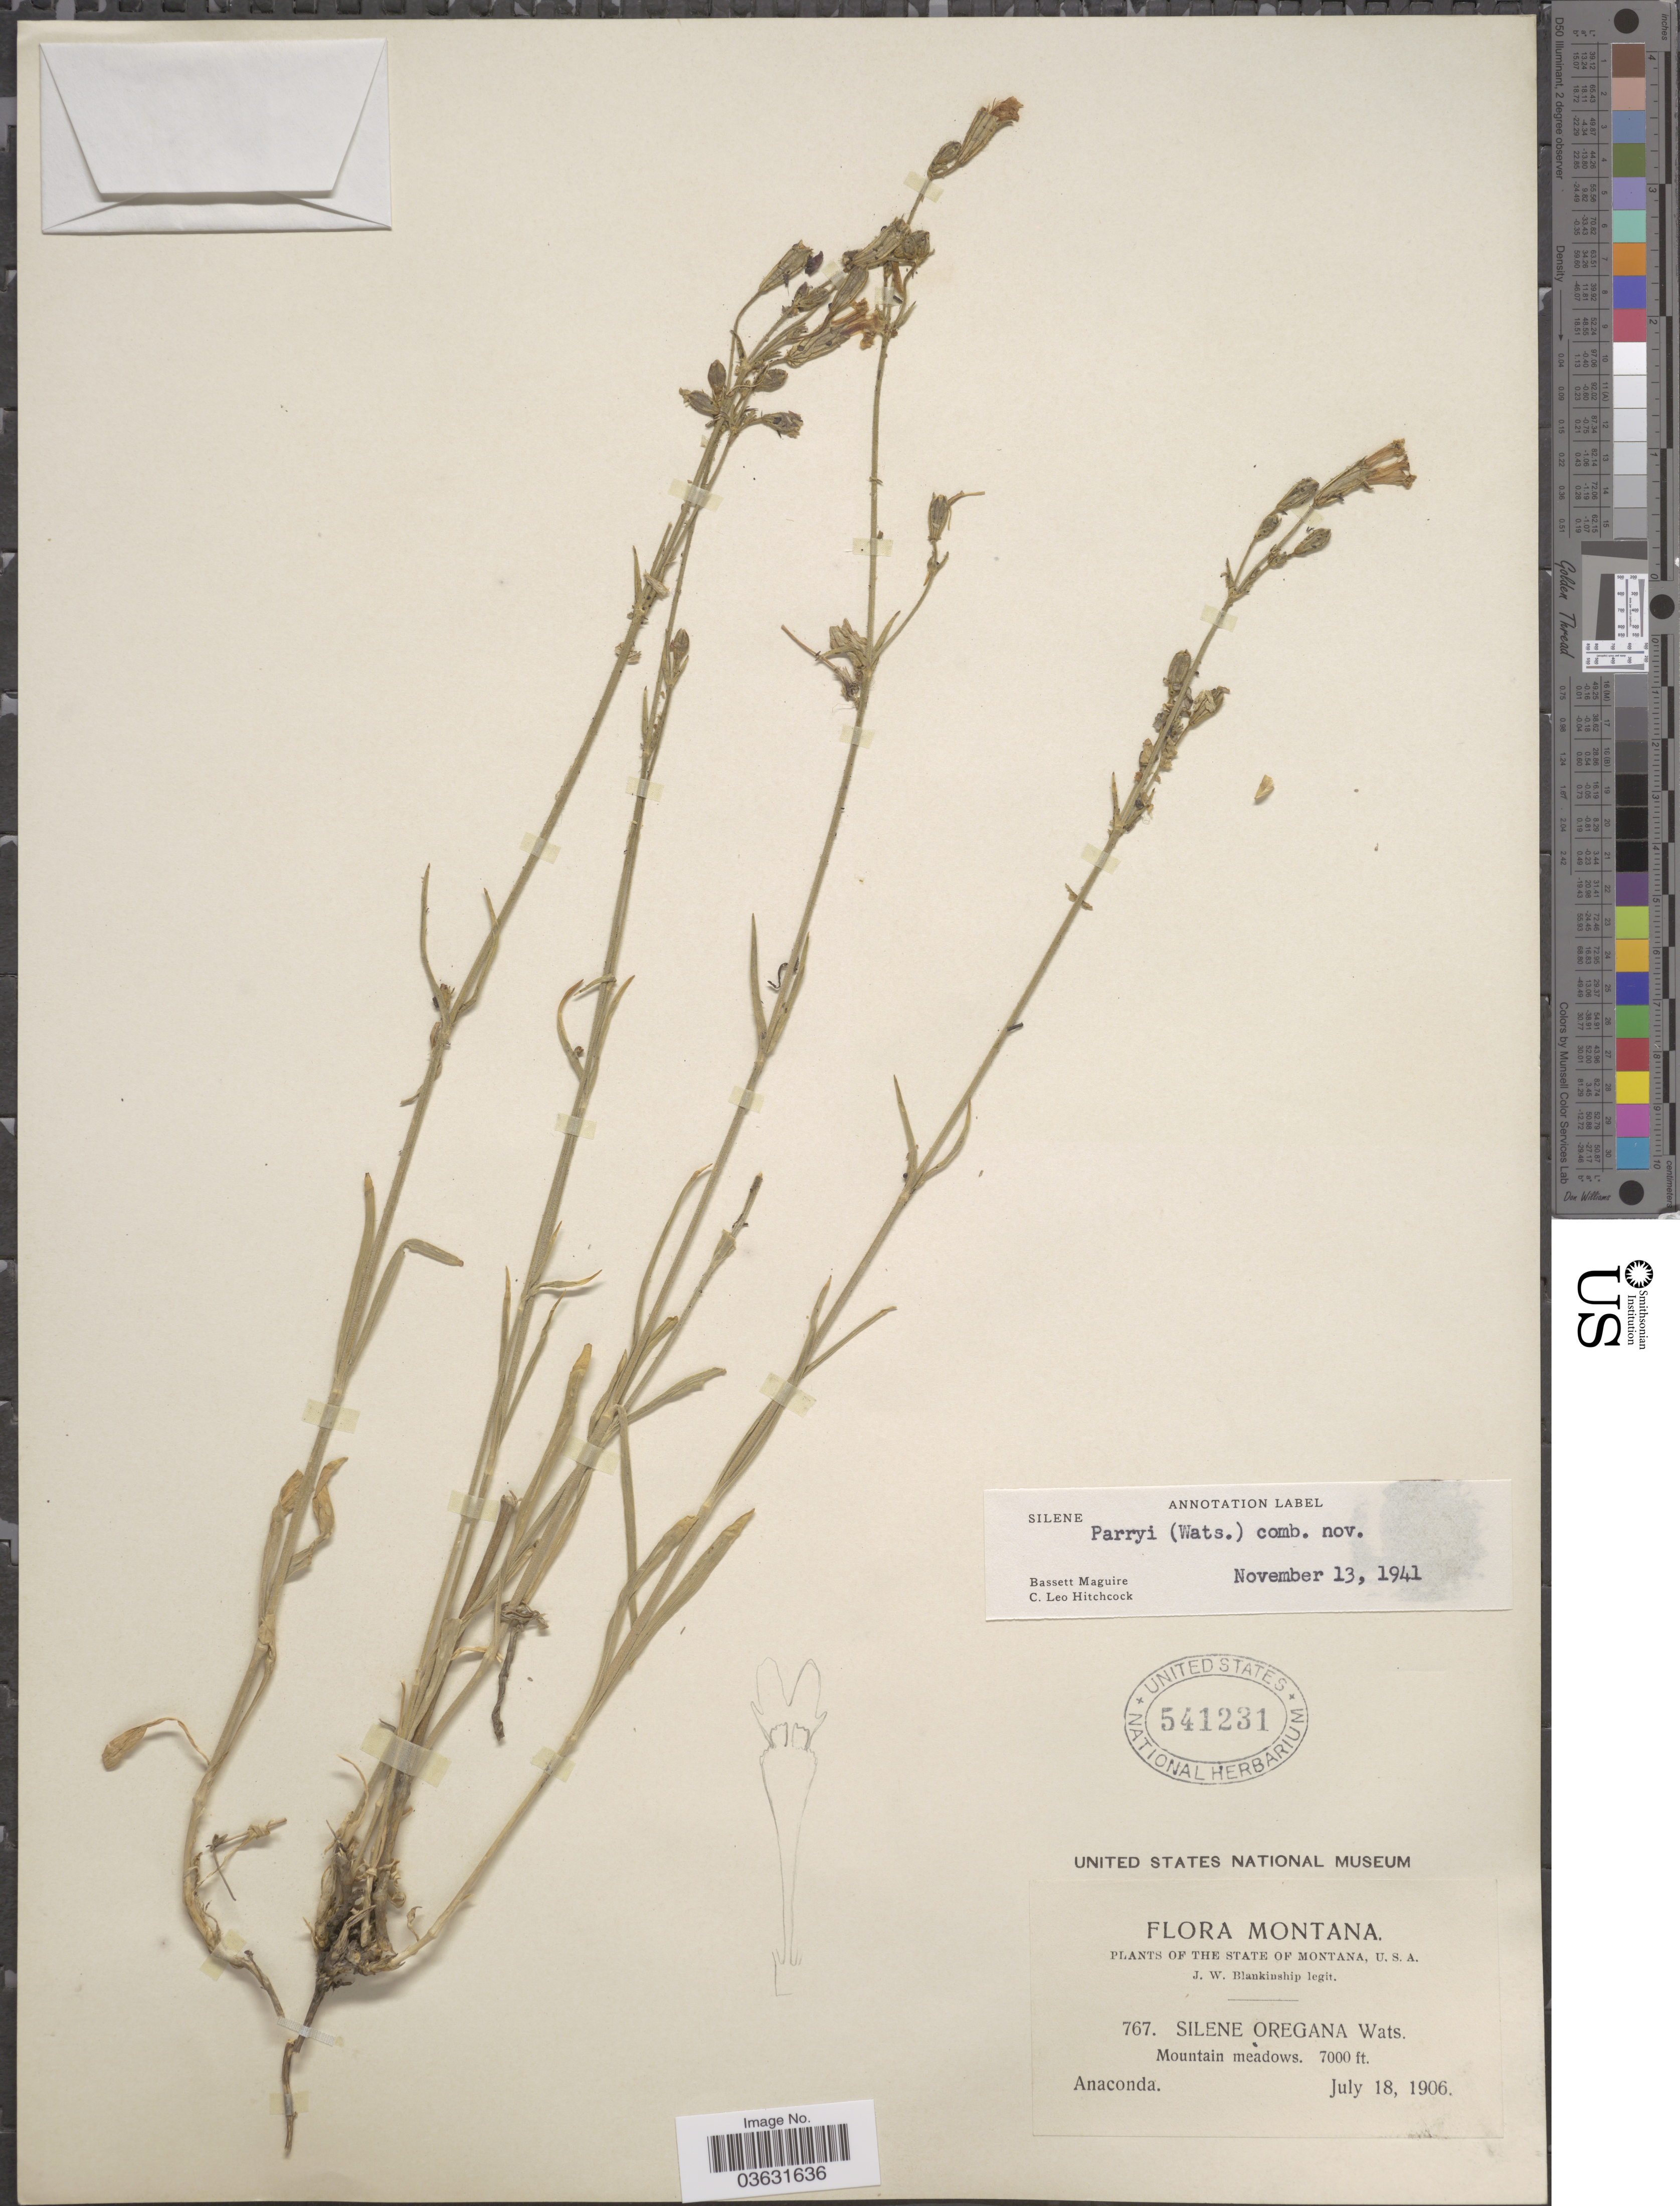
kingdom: Plantae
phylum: Tracheophyta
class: Magnoliopsida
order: Caryophyllales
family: Caryophyllaceae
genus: Silene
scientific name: Silene parryi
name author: (S. Watson) C.L. Hitchc. & Maguire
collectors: J. W. Blankinship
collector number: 767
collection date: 1906-07-18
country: United States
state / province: Montana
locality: Anaconda.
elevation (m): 2134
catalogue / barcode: US 541231